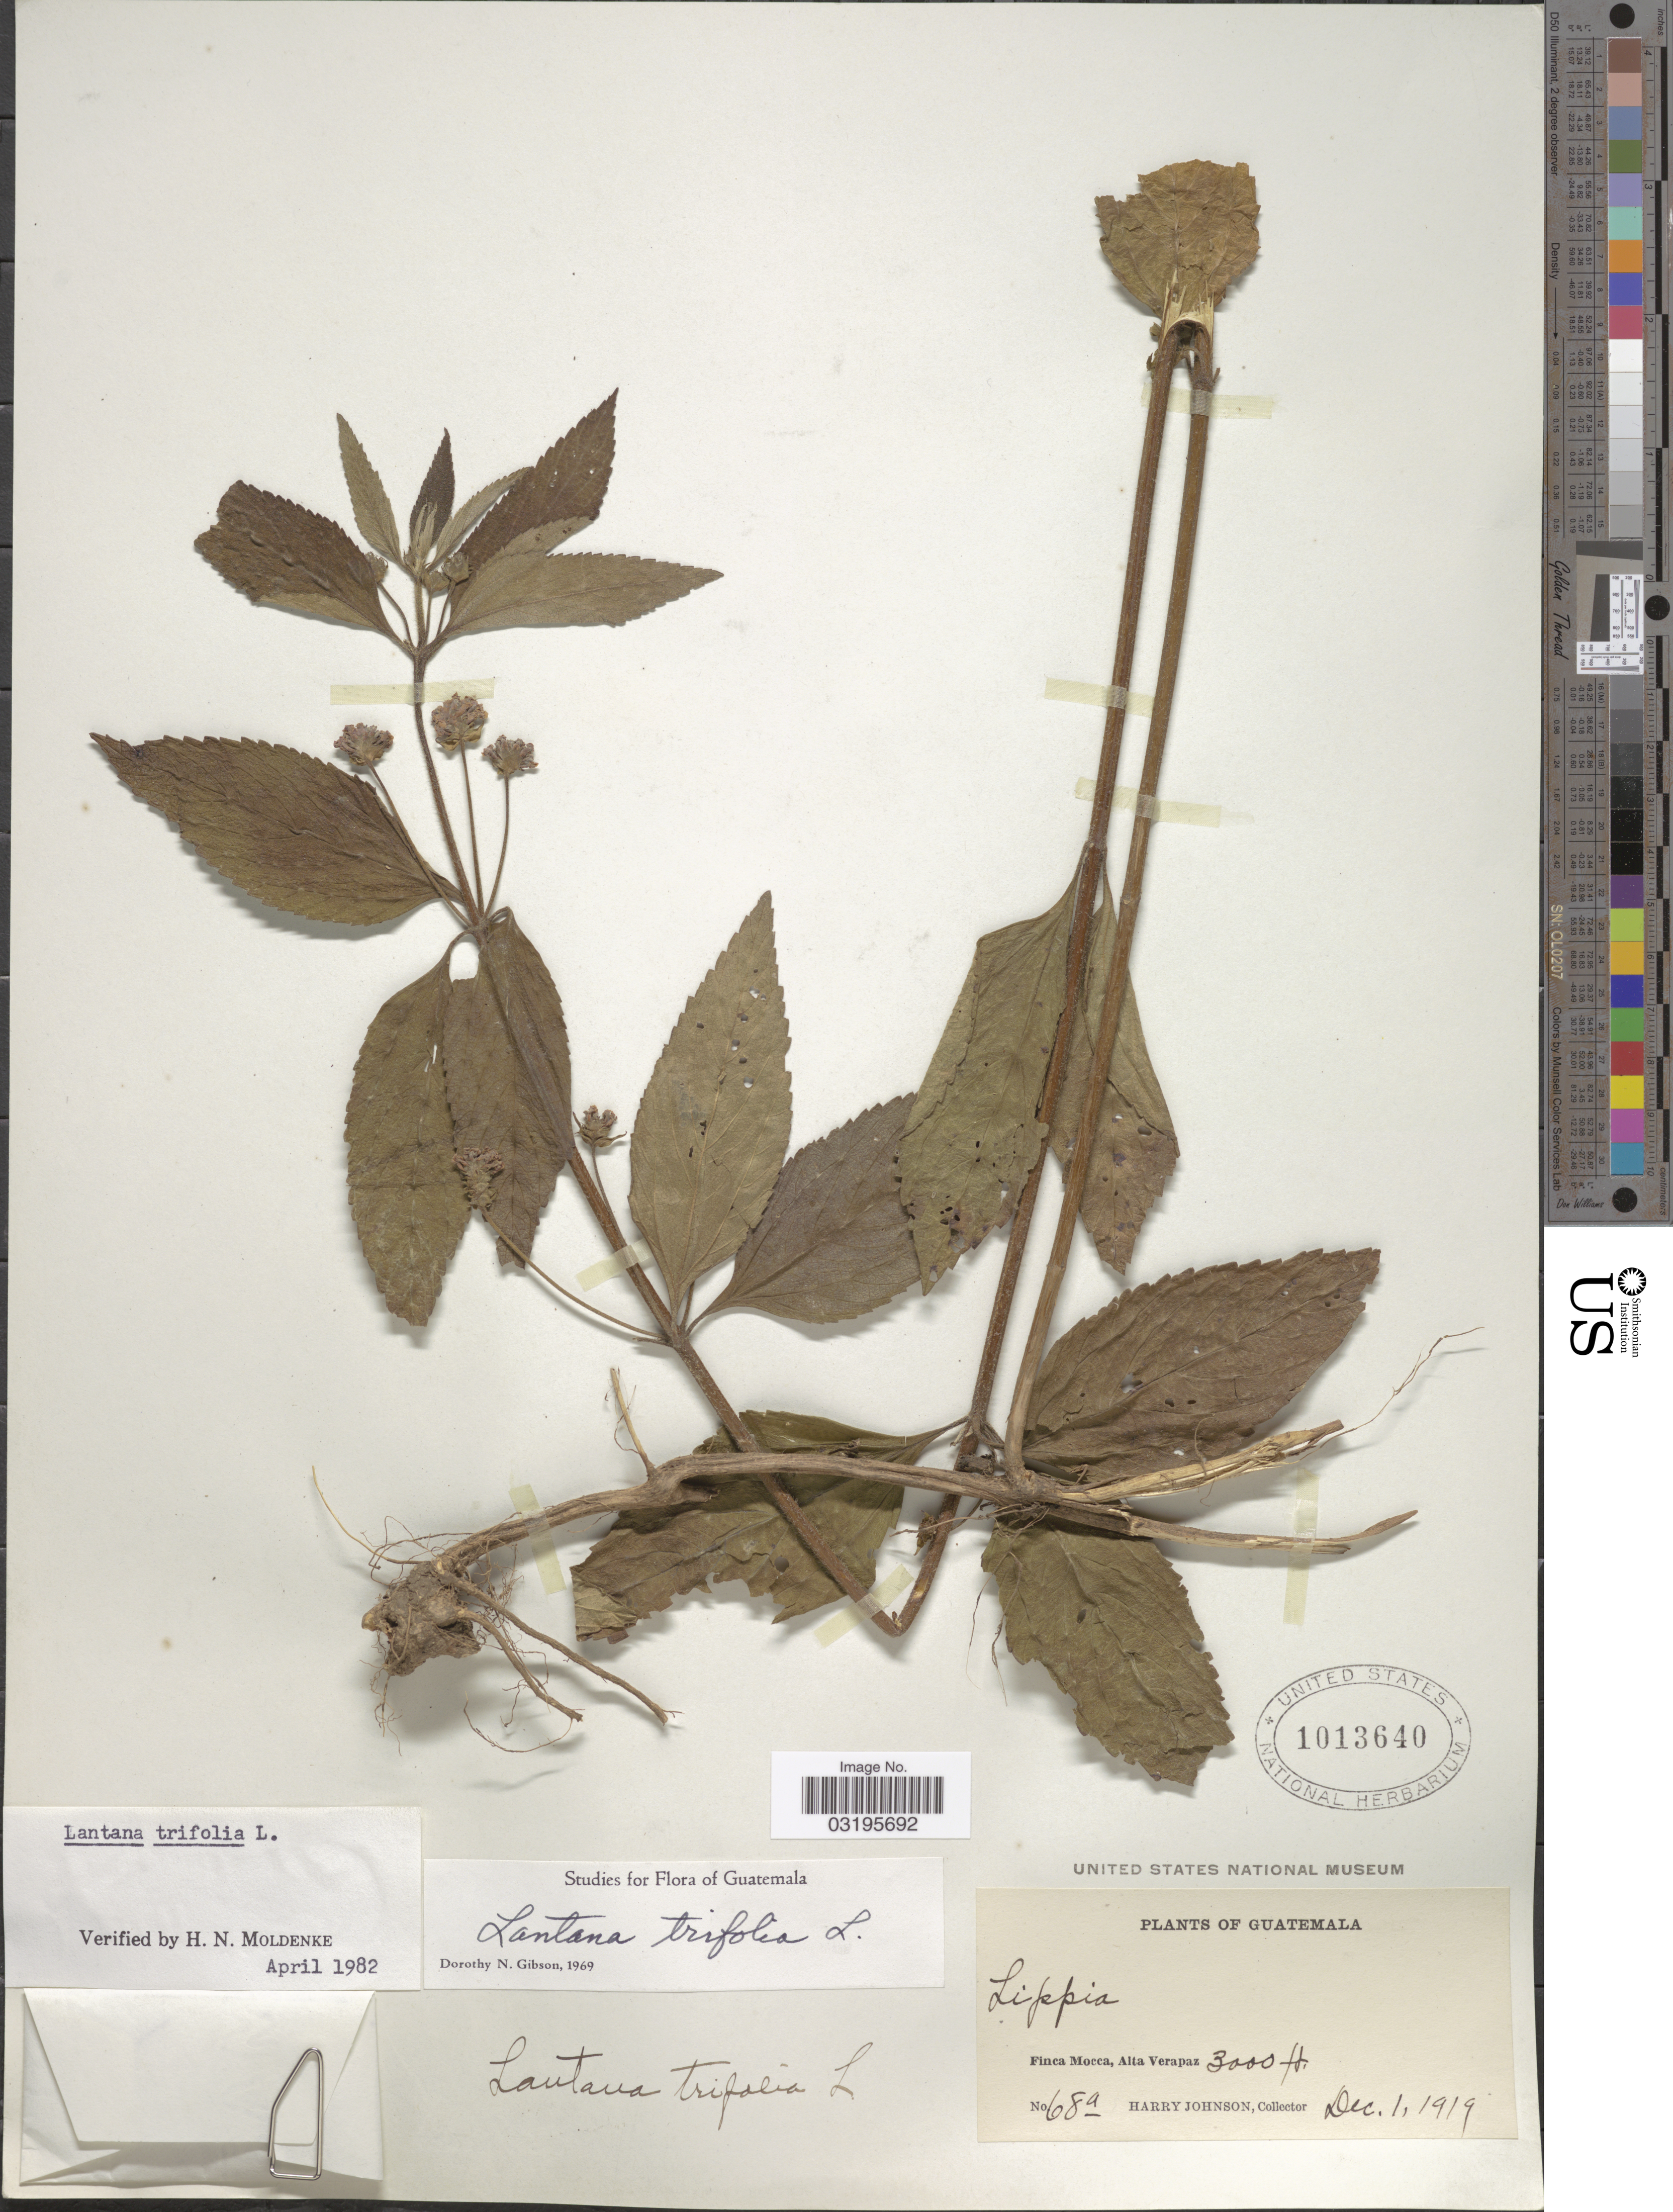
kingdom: Plantae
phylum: Tracheophyta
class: Magnoliopsida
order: Lamiales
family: Verbenaceae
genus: Lantana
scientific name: Lantana trifolia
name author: L.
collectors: H. Johnson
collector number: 68a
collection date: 1919-12-01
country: Guatemala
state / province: Alta Verapaz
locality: Finca Mocca.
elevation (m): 914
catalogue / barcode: US 1013640